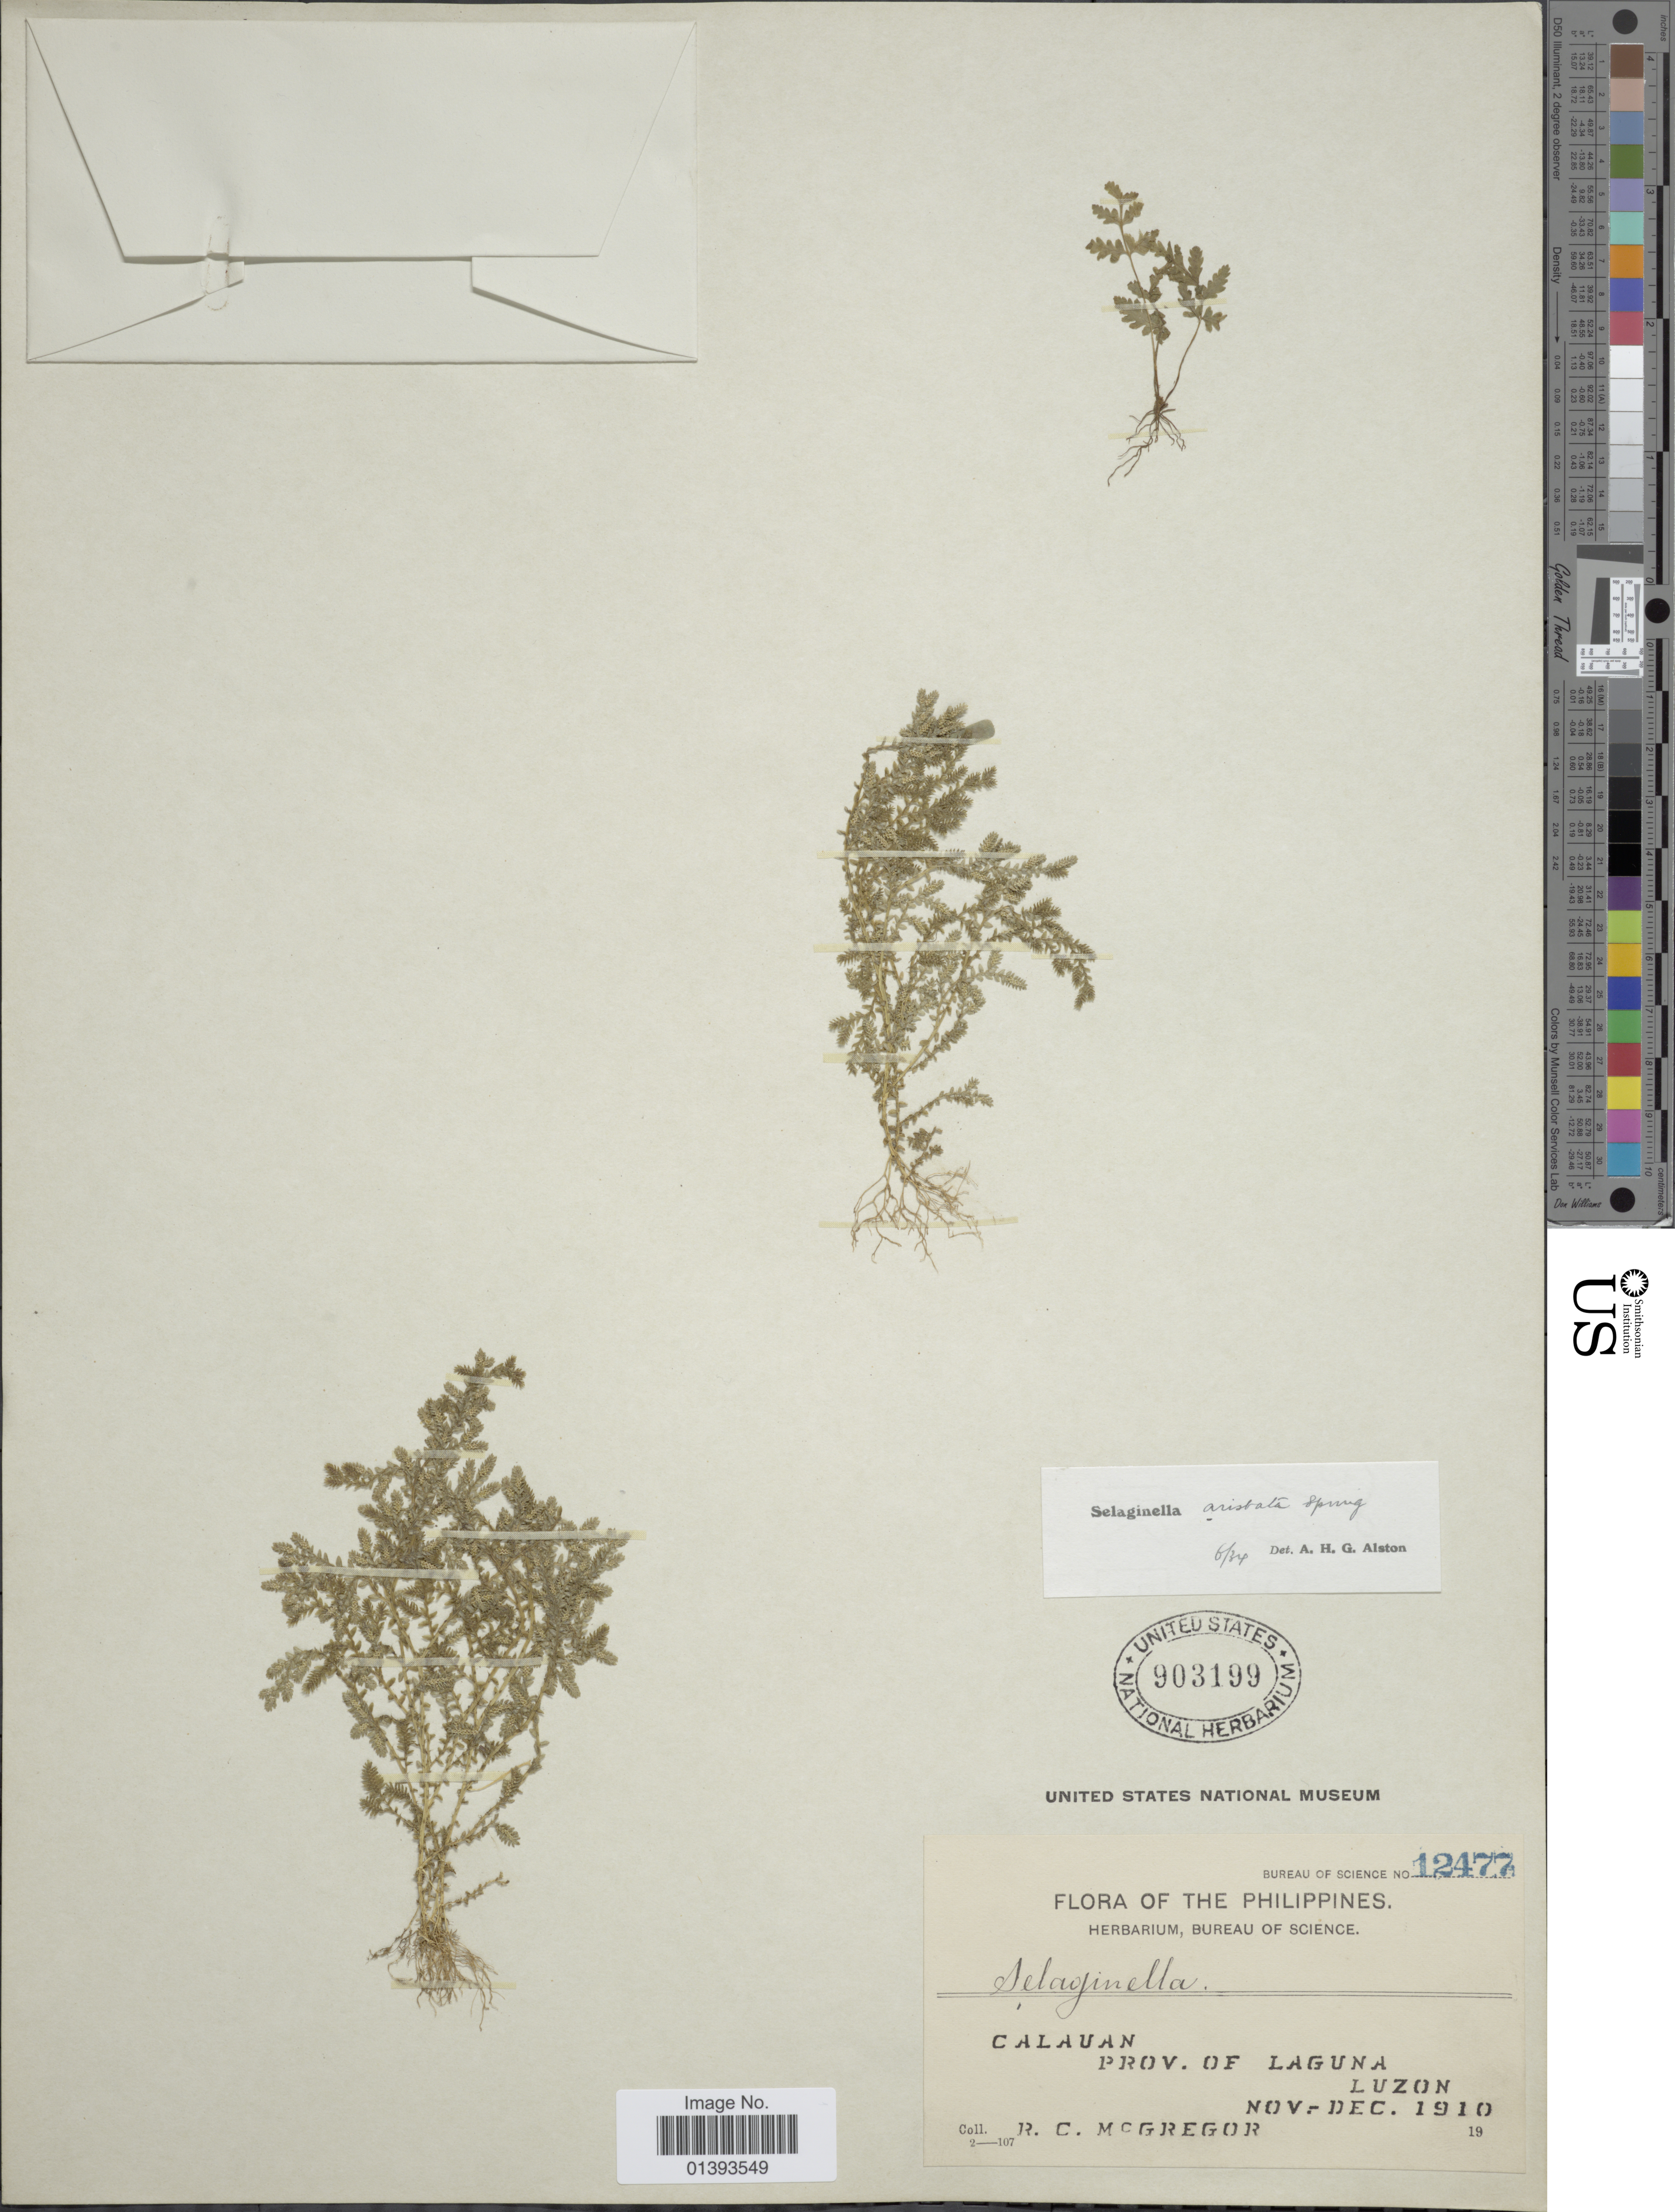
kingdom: Plantae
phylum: Tracheophyta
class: Lycopodiopsida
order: Selaginellales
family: Selaginellaceae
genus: Selaginella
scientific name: Selaginella aristata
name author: Spring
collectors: R. C. McGregor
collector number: Bureau of Science 12477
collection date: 1910-11/1910-12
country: Philippines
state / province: Central Luzon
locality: Calauan, prov. of Lagun, Luzon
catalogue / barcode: US 903199